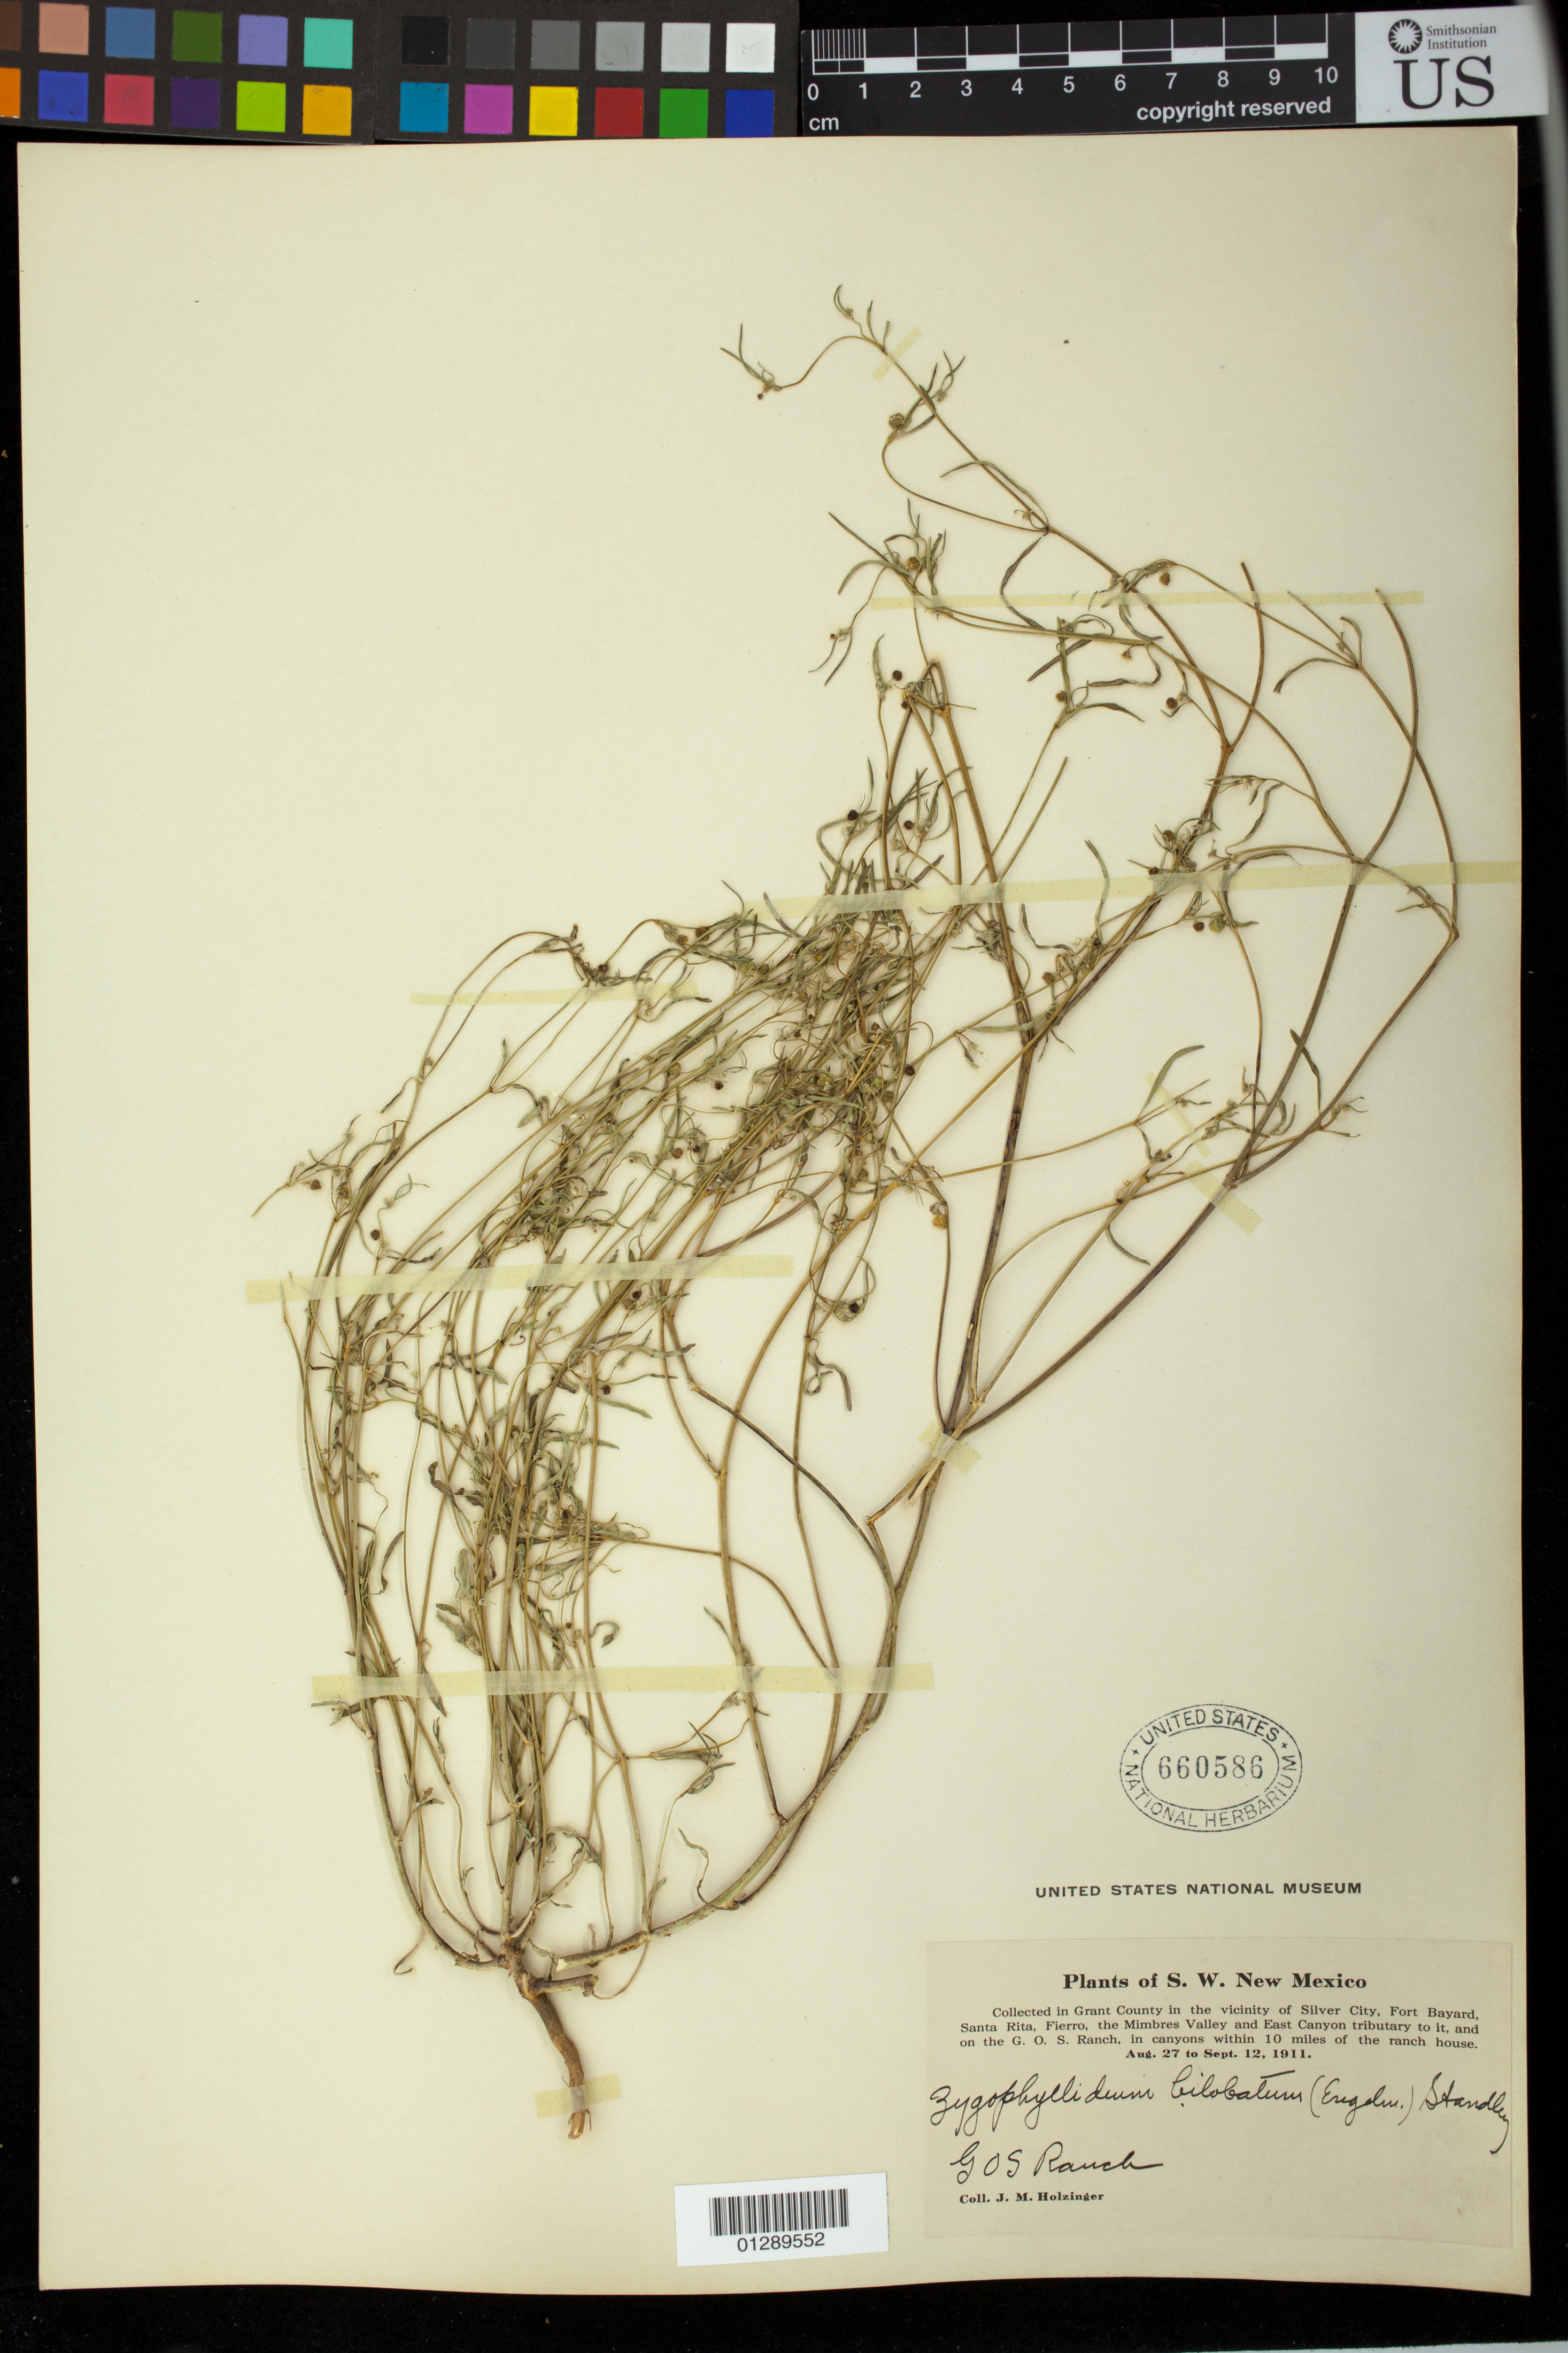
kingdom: Plantae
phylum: Tracheophyta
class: Magnoliopsida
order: Malpighiales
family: Euphorbiaceae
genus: Euphorbia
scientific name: Euphorbia bilobata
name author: Engelm. in Emory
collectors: J. M. Holzinger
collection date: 1911-08-28/1911-09-12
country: United States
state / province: New Mexico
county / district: Grant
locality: G.O.S. Ranch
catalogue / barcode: US 660586